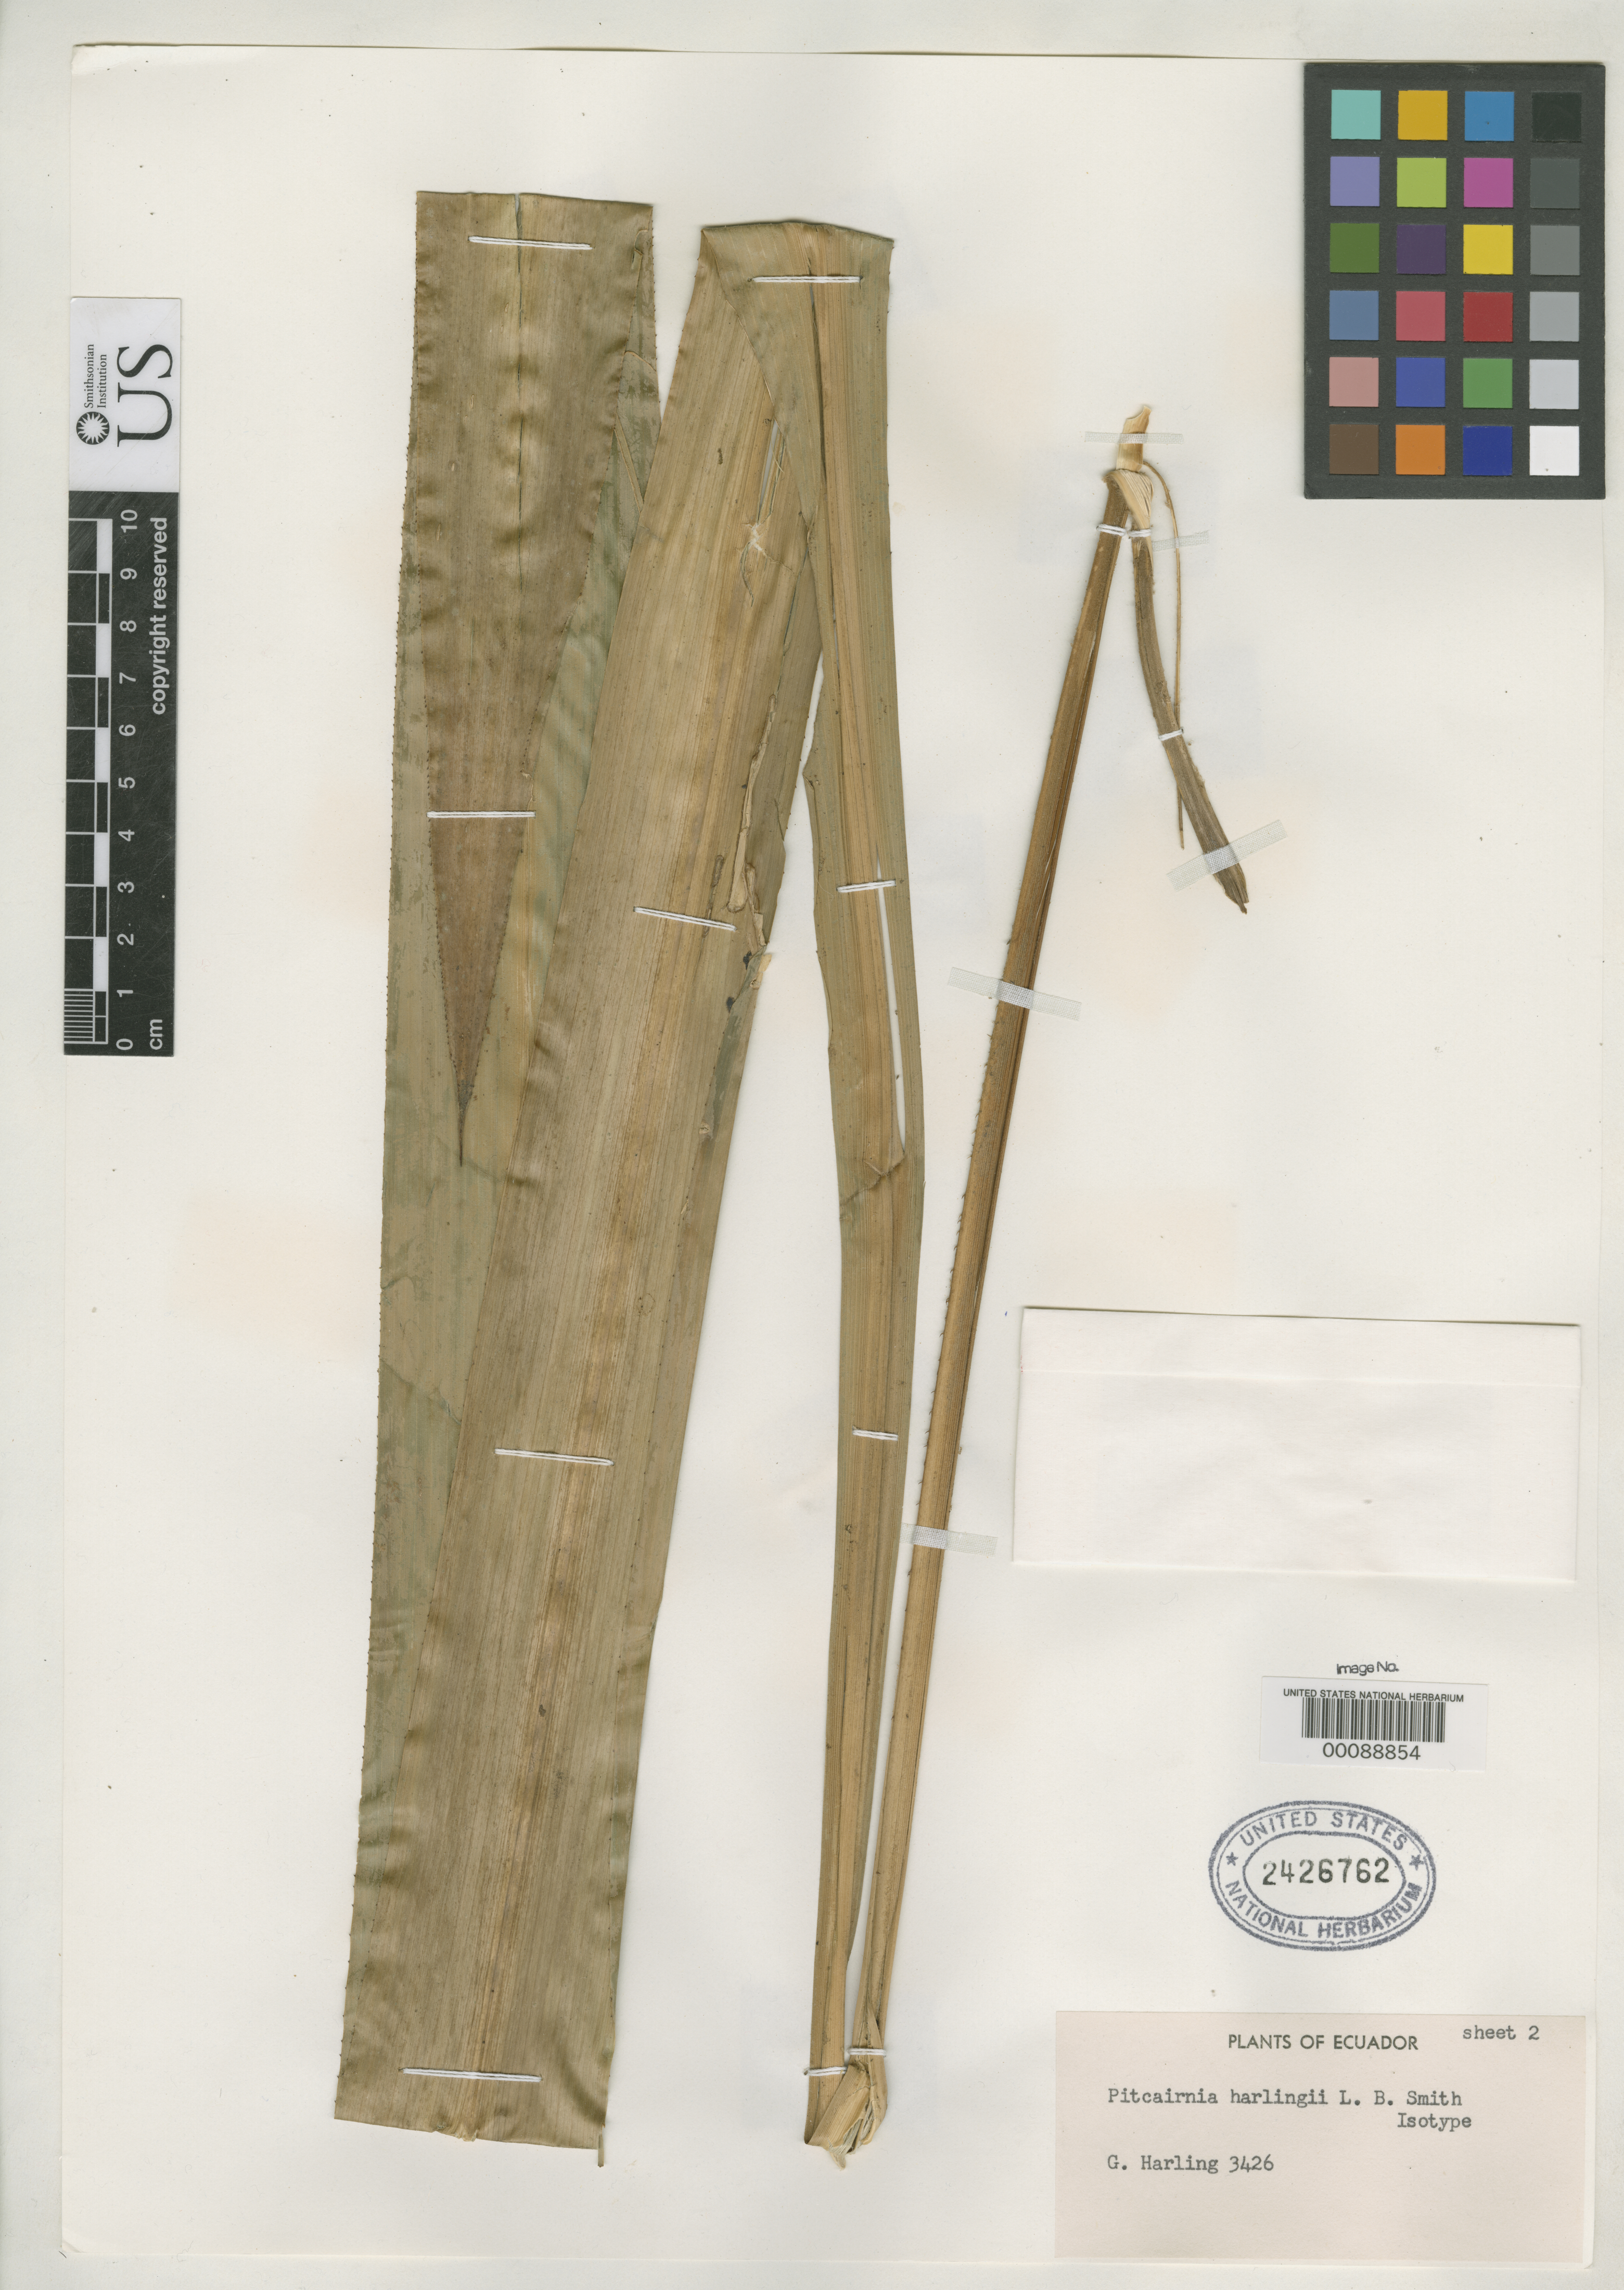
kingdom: Plantae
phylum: Tracheophyta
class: Liliopsida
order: Poales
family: Bromeliaceae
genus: Pitcairnia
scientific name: Pitcairnia harlingii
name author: L.B. Sm.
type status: Isotype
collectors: G. Harling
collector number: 3426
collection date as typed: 28 Nov 1958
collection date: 1958-11-28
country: Ecuador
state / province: Napo / Pastaza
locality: El Topo.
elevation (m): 1250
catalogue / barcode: US 2426762